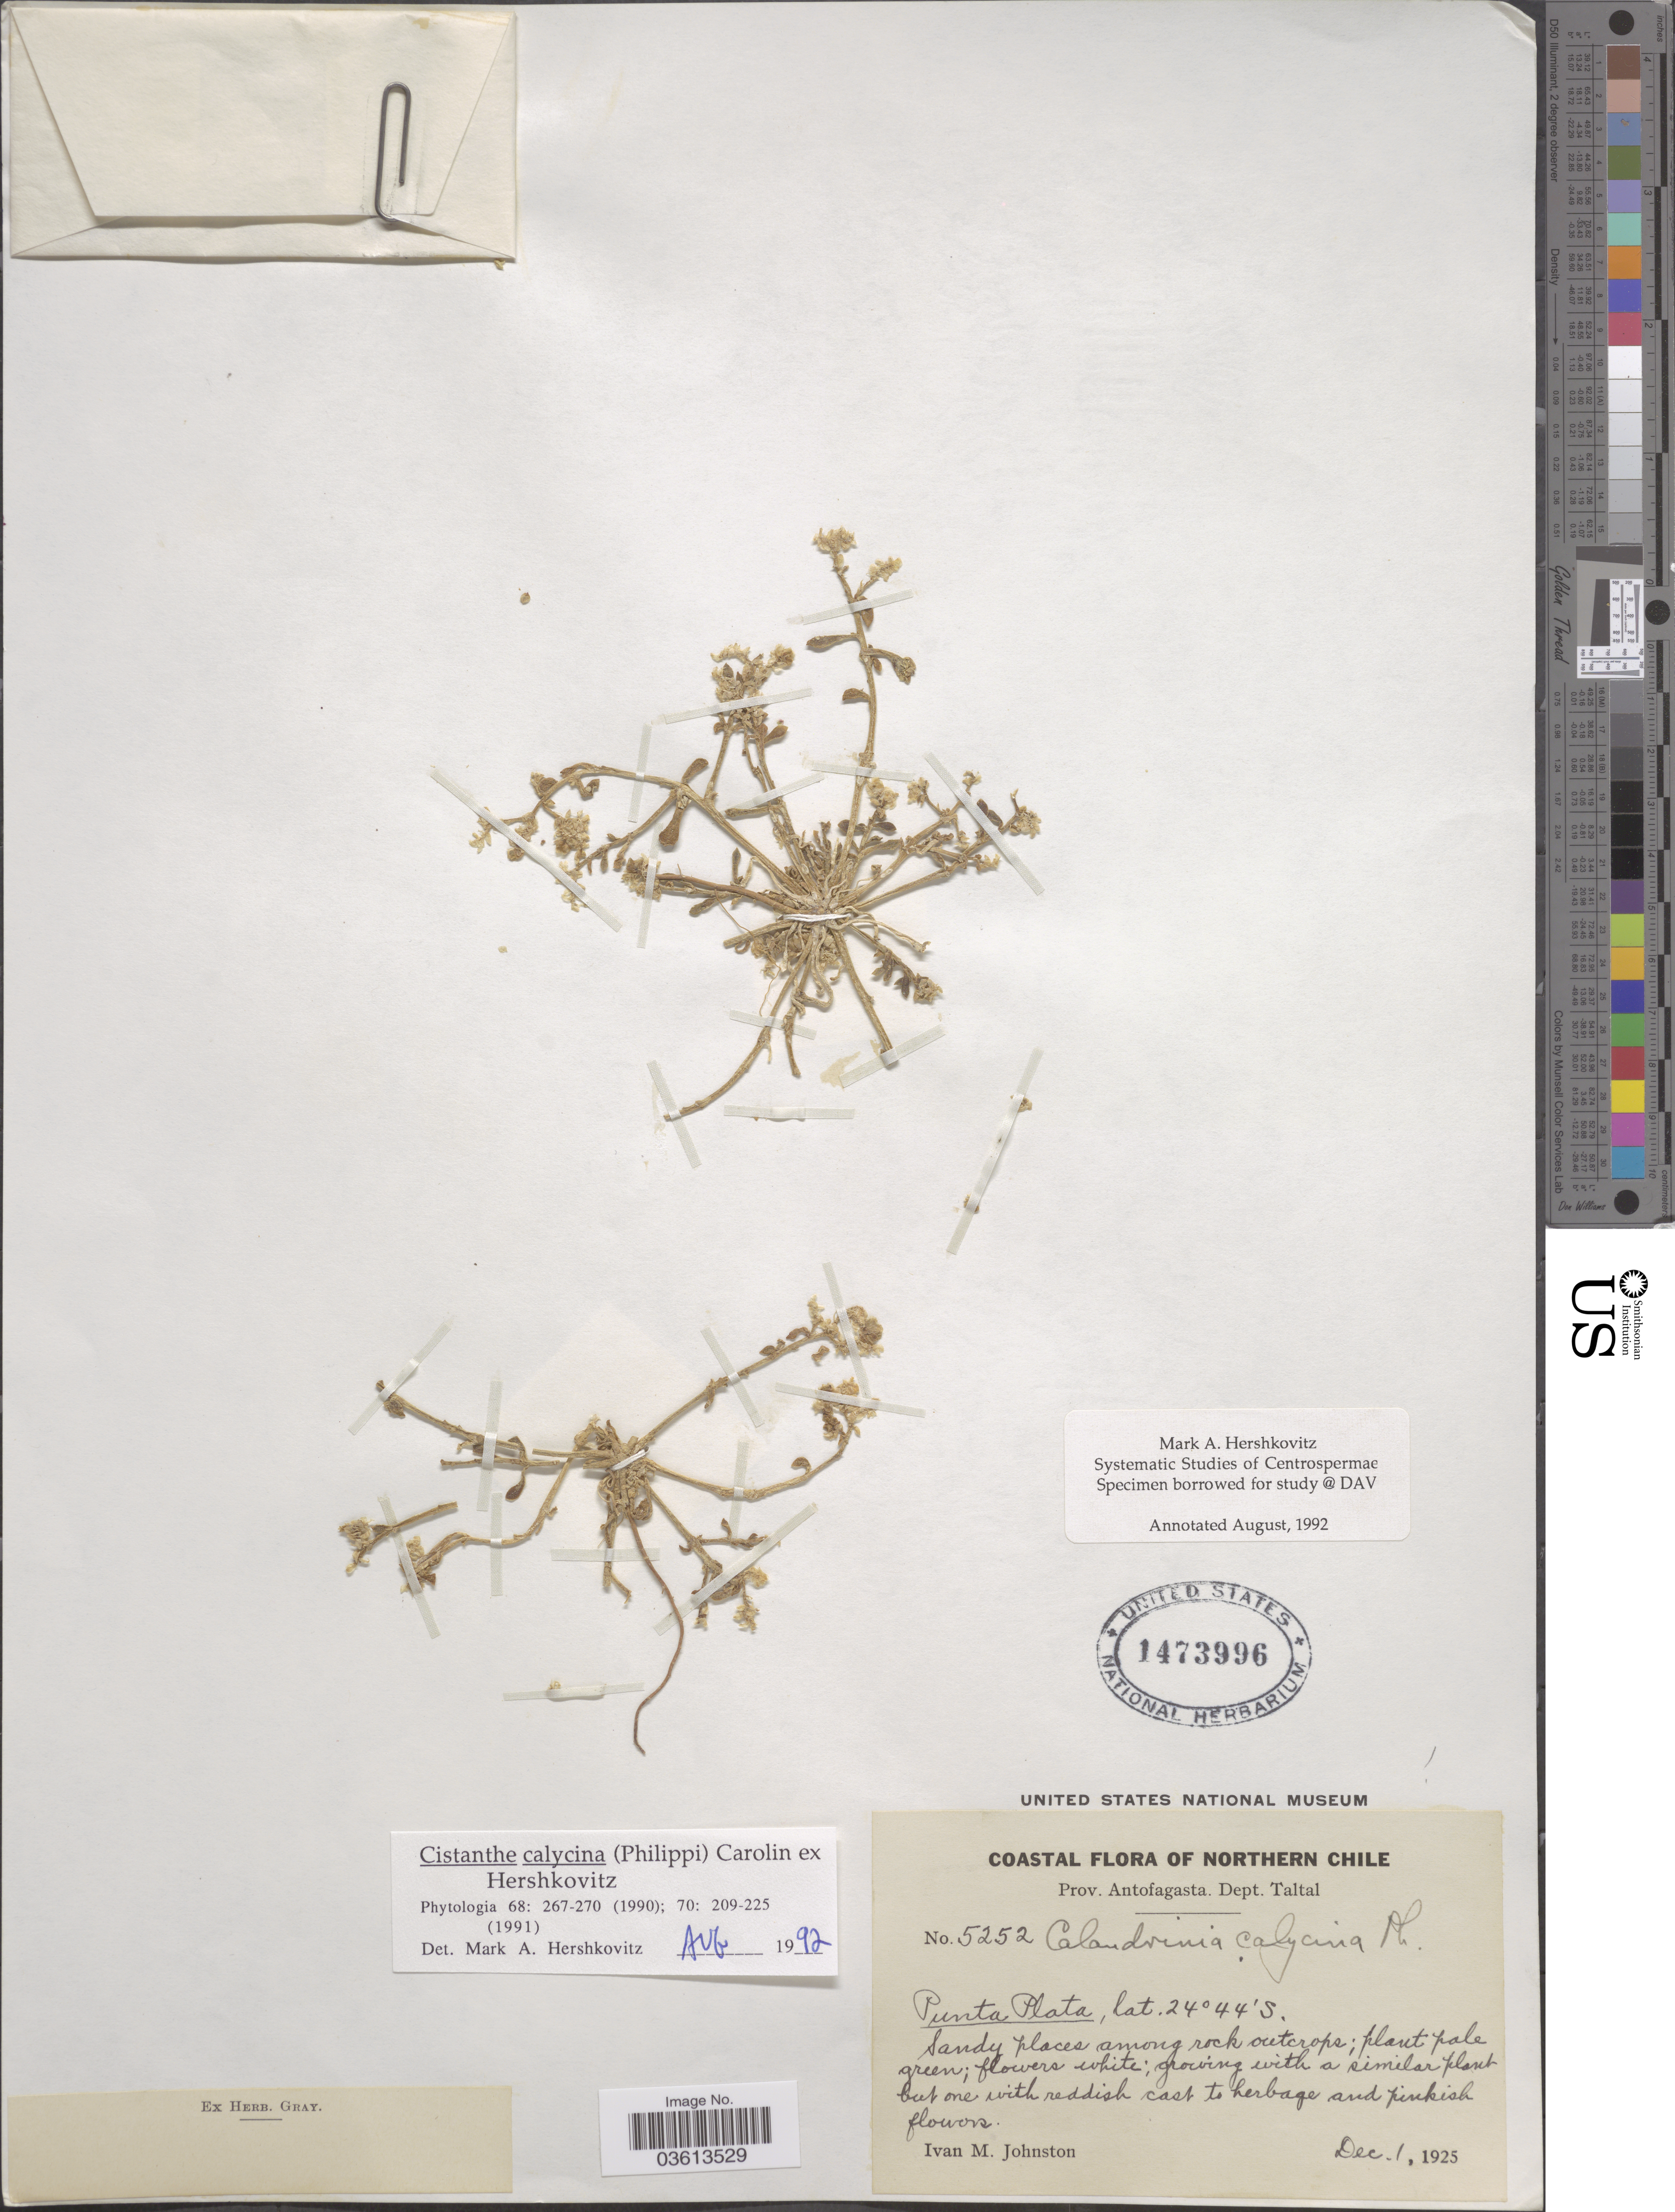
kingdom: Plantae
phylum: Tracheophyta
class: Magnoliopsida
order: Caryophyllales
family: Montiaceae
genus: Philippiamra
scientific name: Philippiamra calycina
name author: (Phil.) Hershk.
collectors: I.M. Johnston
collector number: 5252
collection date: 1925-12-01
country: Chile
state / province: Antofagasta (II)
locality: Coastal Northern Chile. Prov. Antofagasta. Dept. Taltal. Punta Plata.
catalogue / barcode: US 1473996